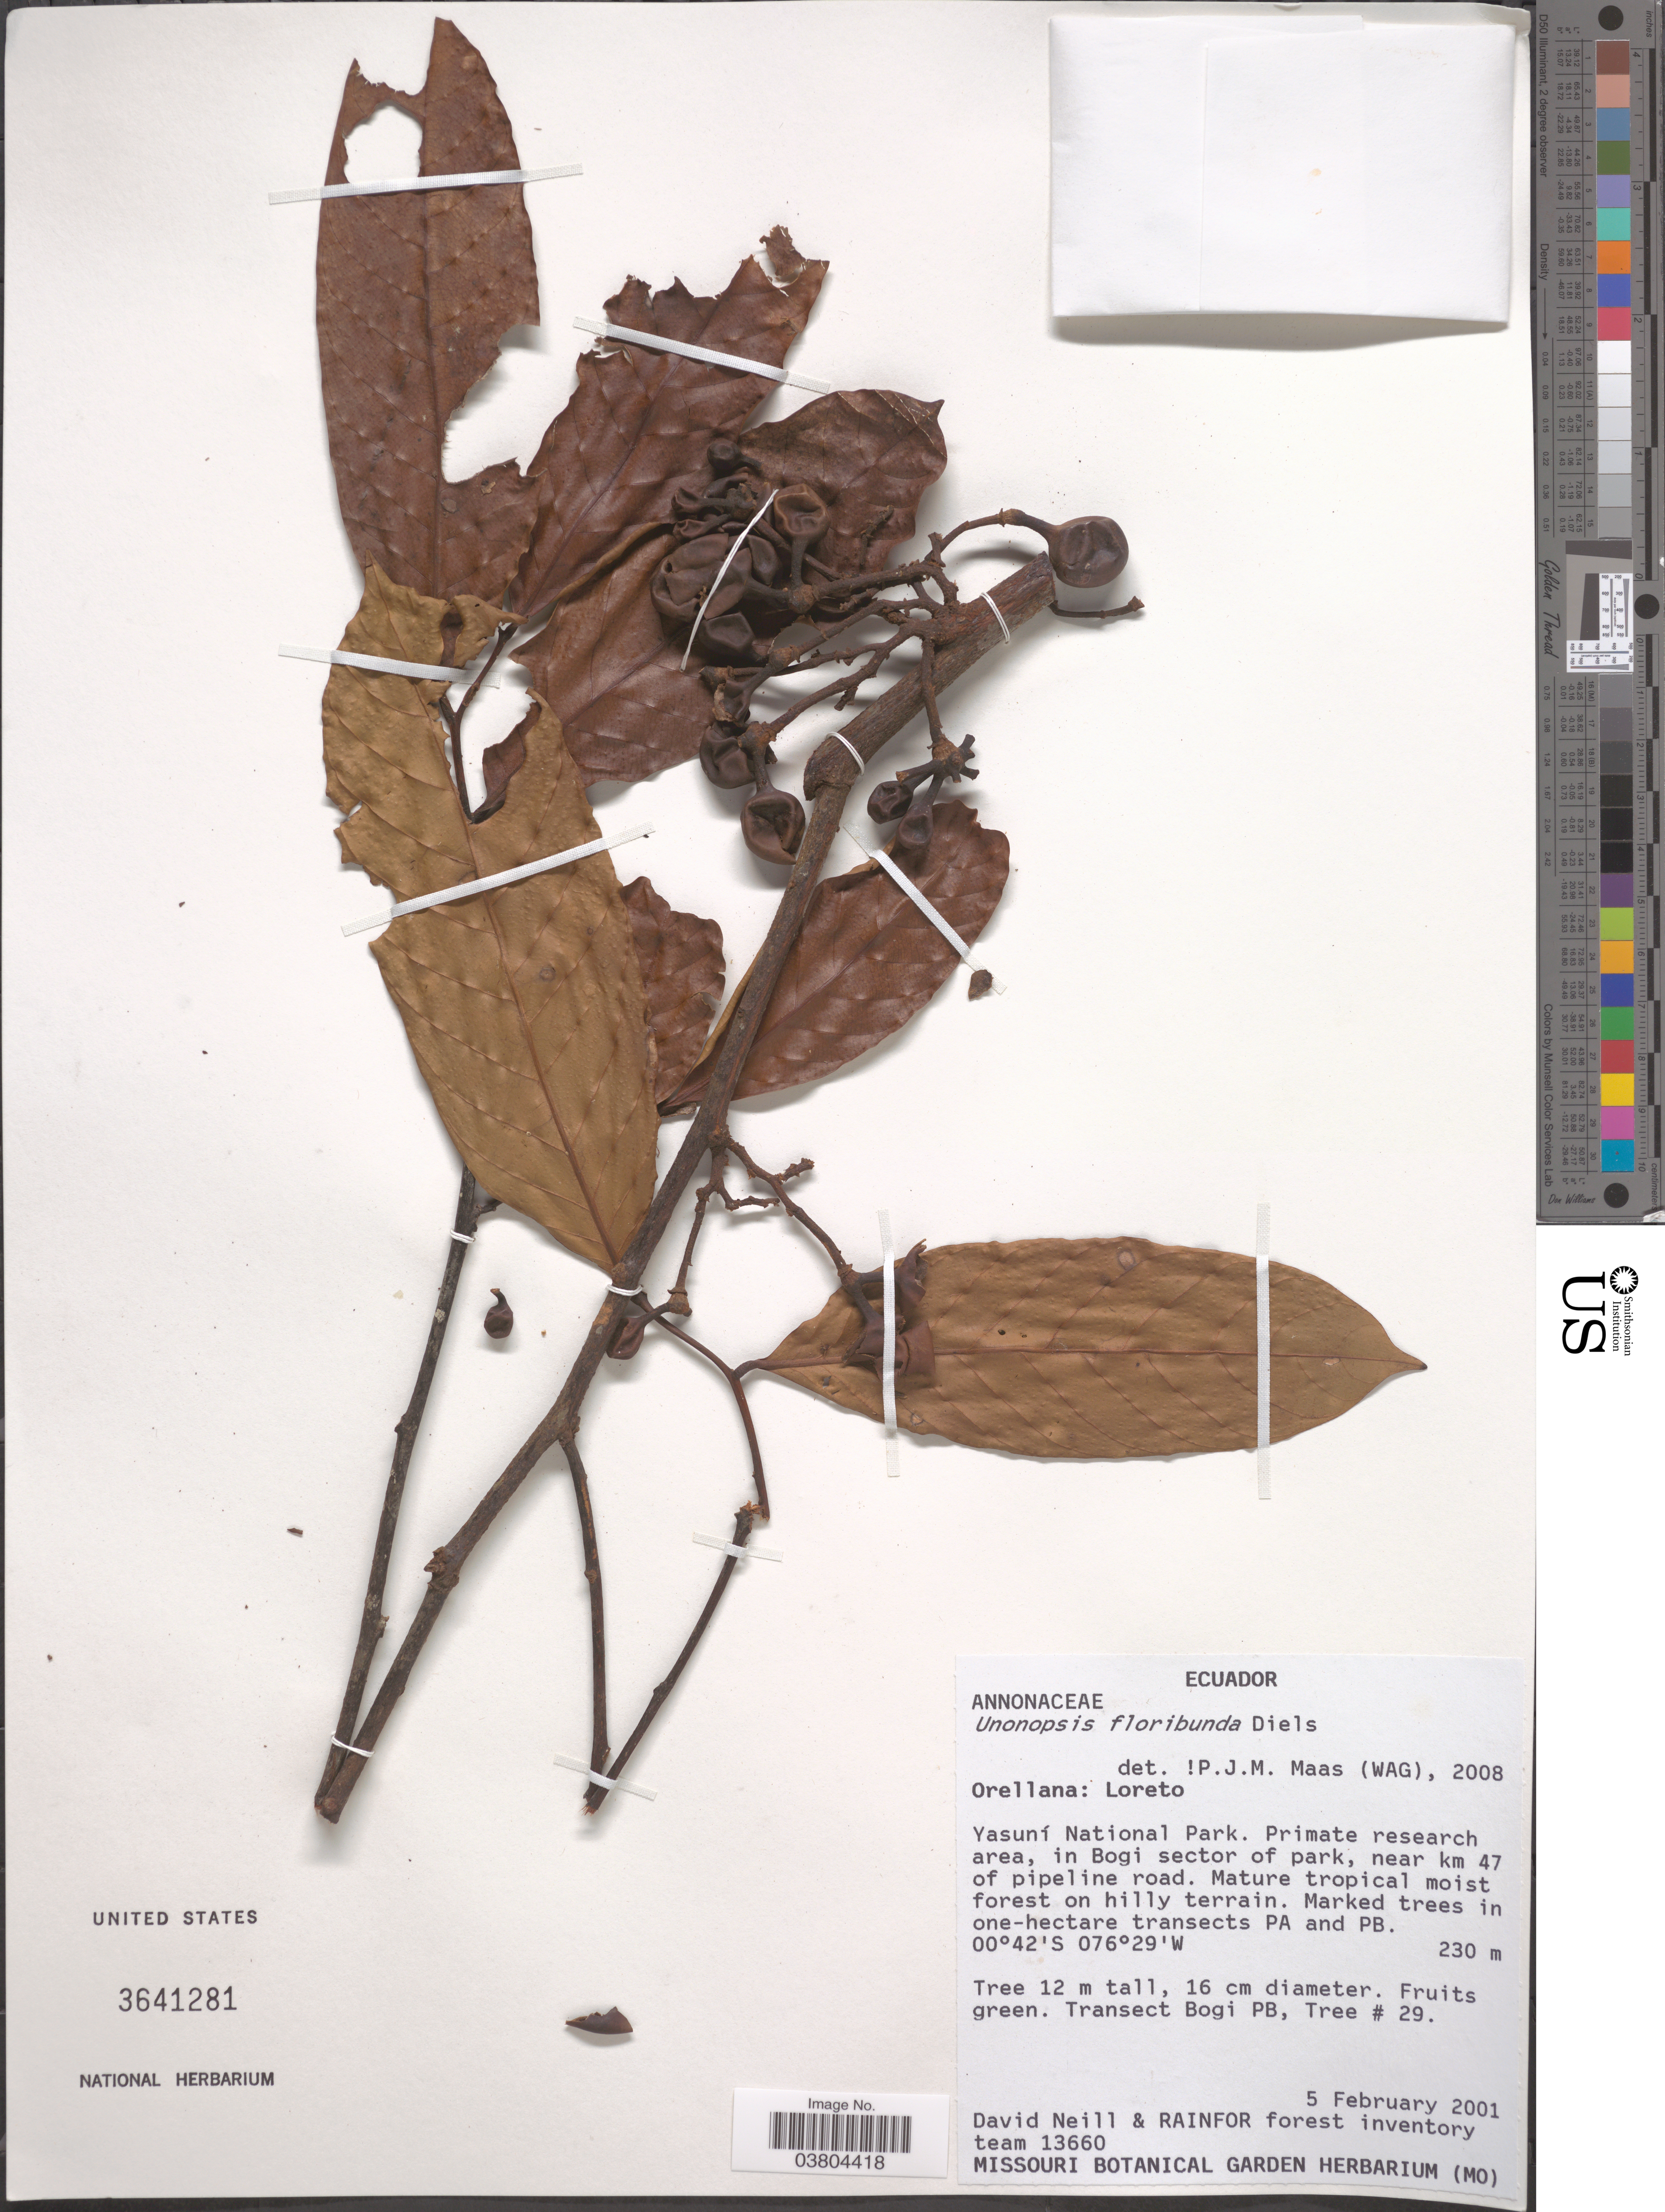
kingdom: Plantae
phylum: Tracheophyta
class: Magnoliopsida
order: Magnoliales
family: Annonaceae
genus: Unonopsis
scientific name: Unonopsis floribunda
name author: Diels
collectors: D. Neill & RAINFOR forest inventory team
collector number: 13660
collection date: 2001-02-05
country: Ecuador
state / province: Orellana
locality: Loreto. Yasuní National Park. Primate research area, in Bogi sector of park, near km 47 of pipeline road. Mature tropical moist forest on hilly terrain. Marked trees in one-hectare transects PA and PB.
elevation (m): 230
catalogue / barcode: US 3641281